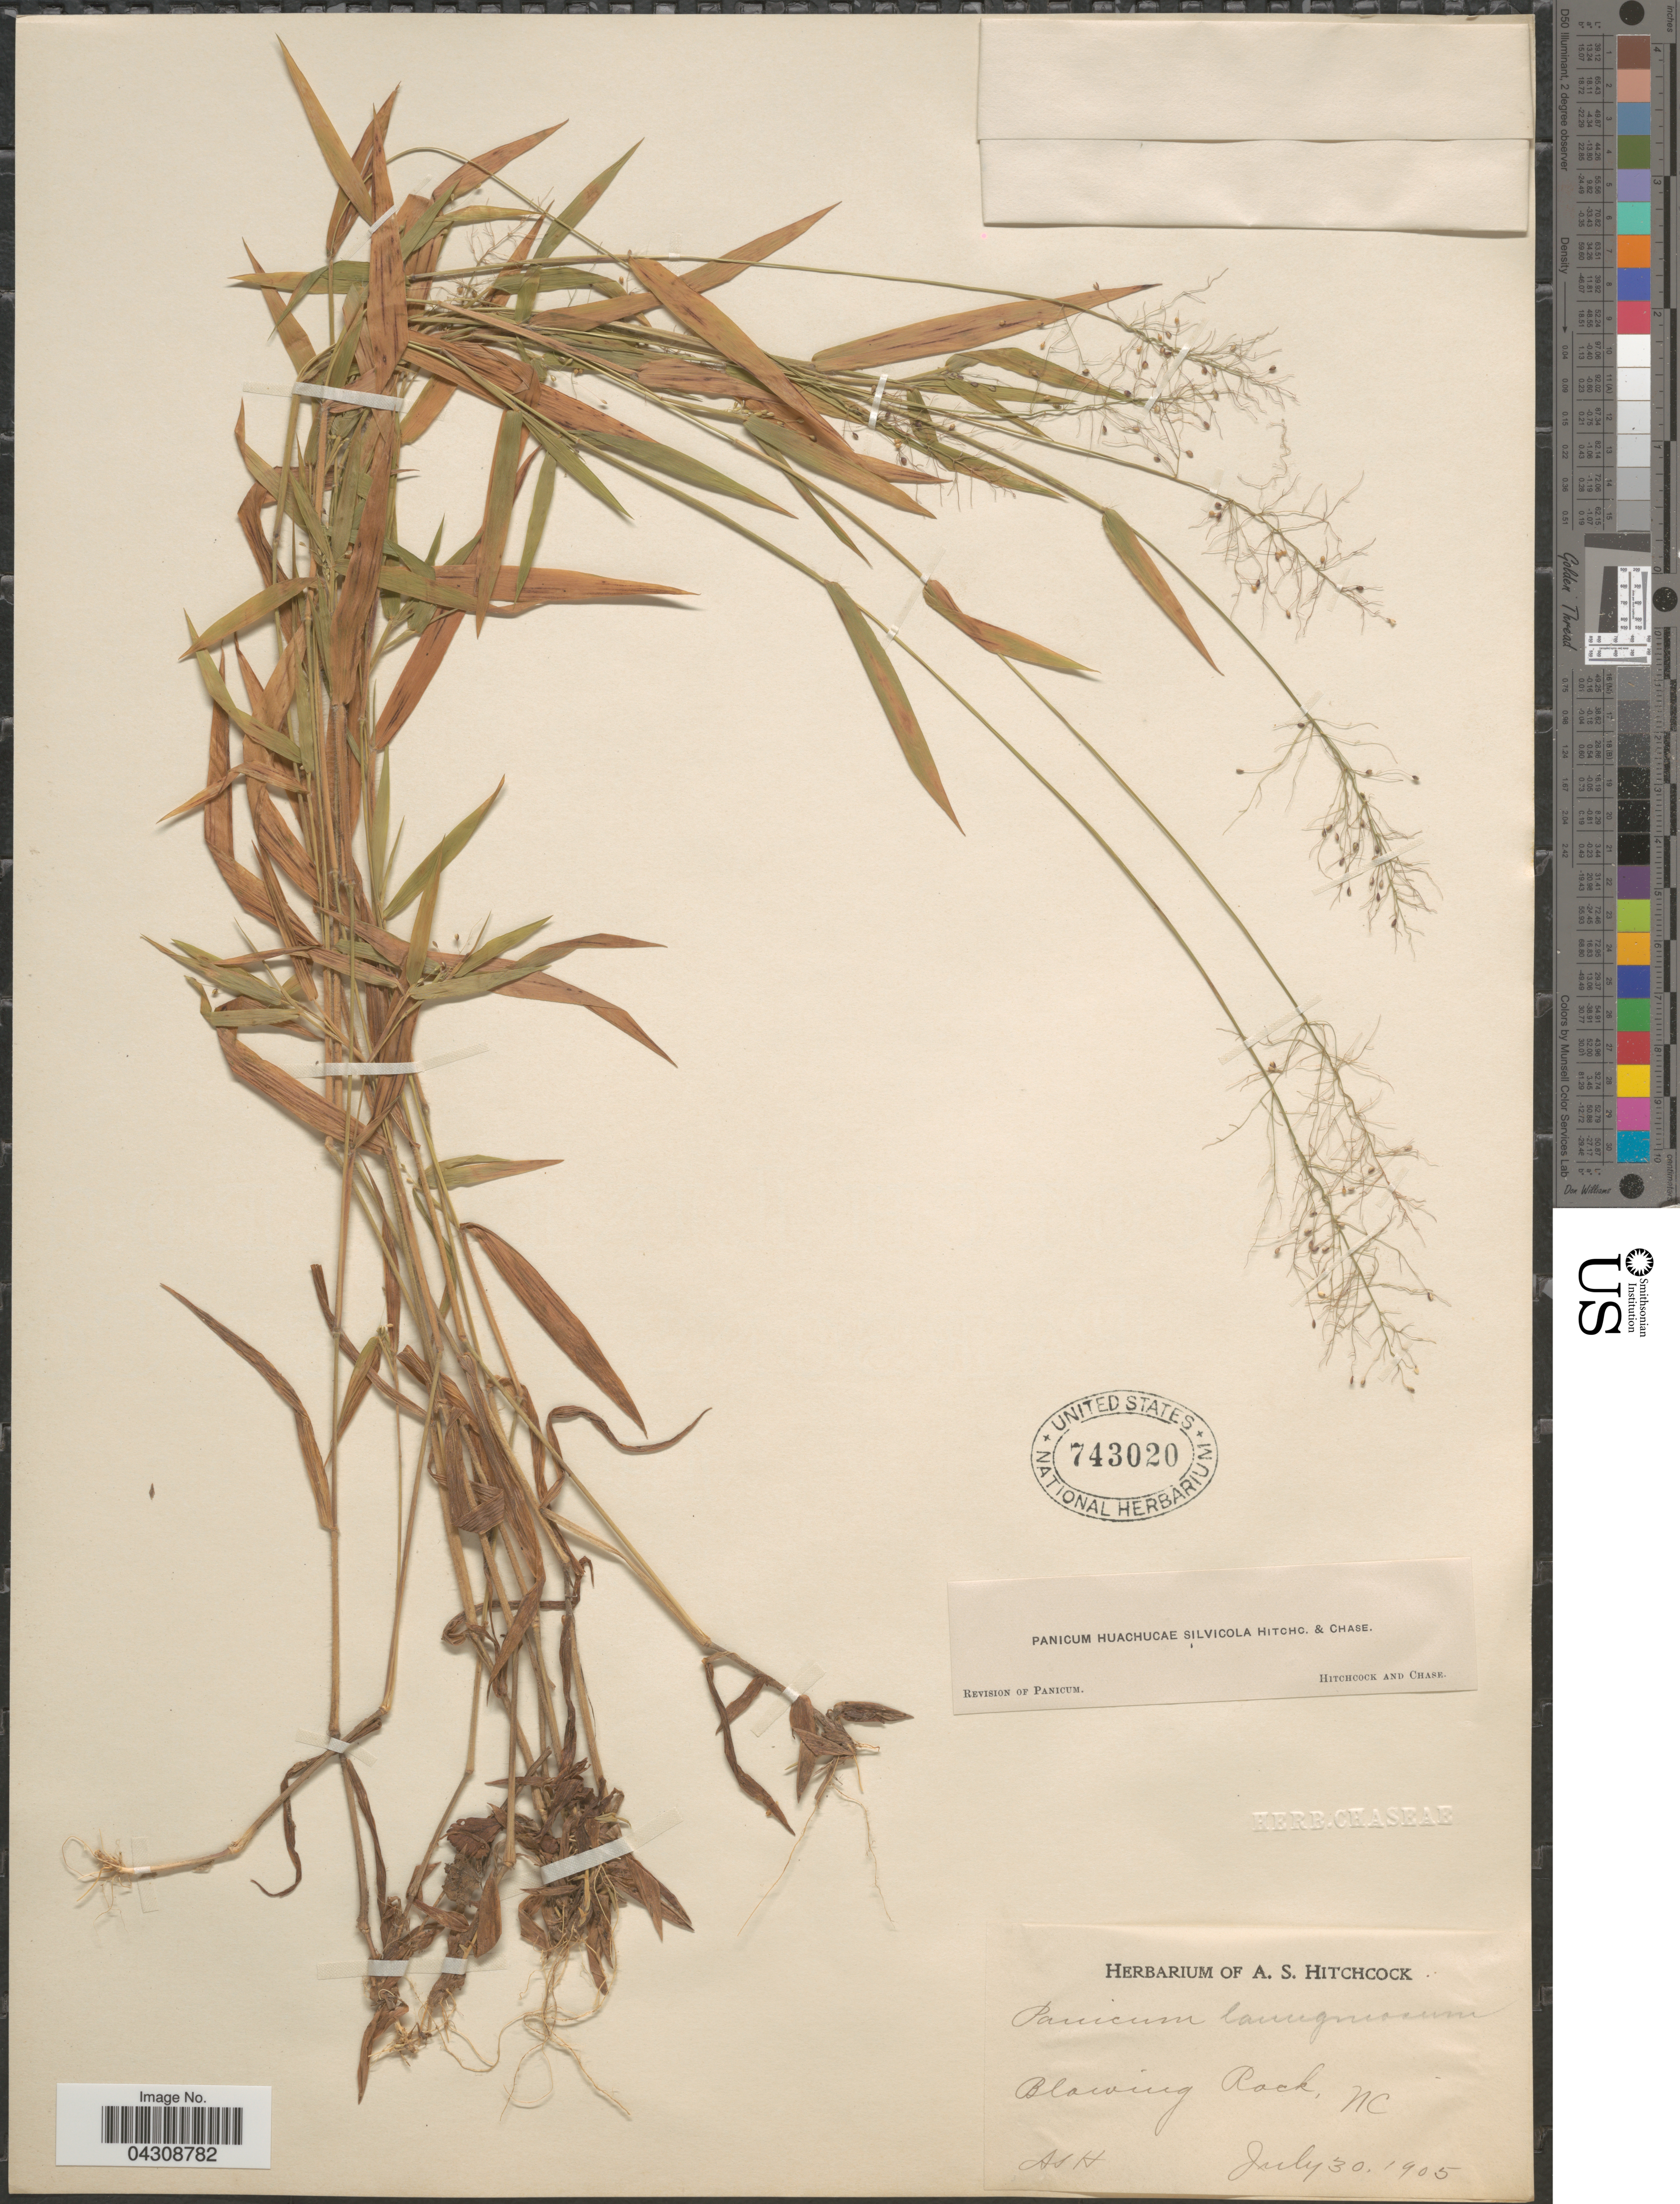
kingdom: Plantae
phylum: Tracheophyta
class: Liliopsida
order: Poales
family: Poaceae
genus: Dichanthelium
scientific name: Dichanthelium acuminatum var. acuminatum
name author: (Sw.) Gould & C.A. Clark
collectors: A. S. Hitchcock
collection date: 1905-07-30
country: United States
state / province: North Carolina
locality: Blowing Rock.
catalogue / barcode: US 743020